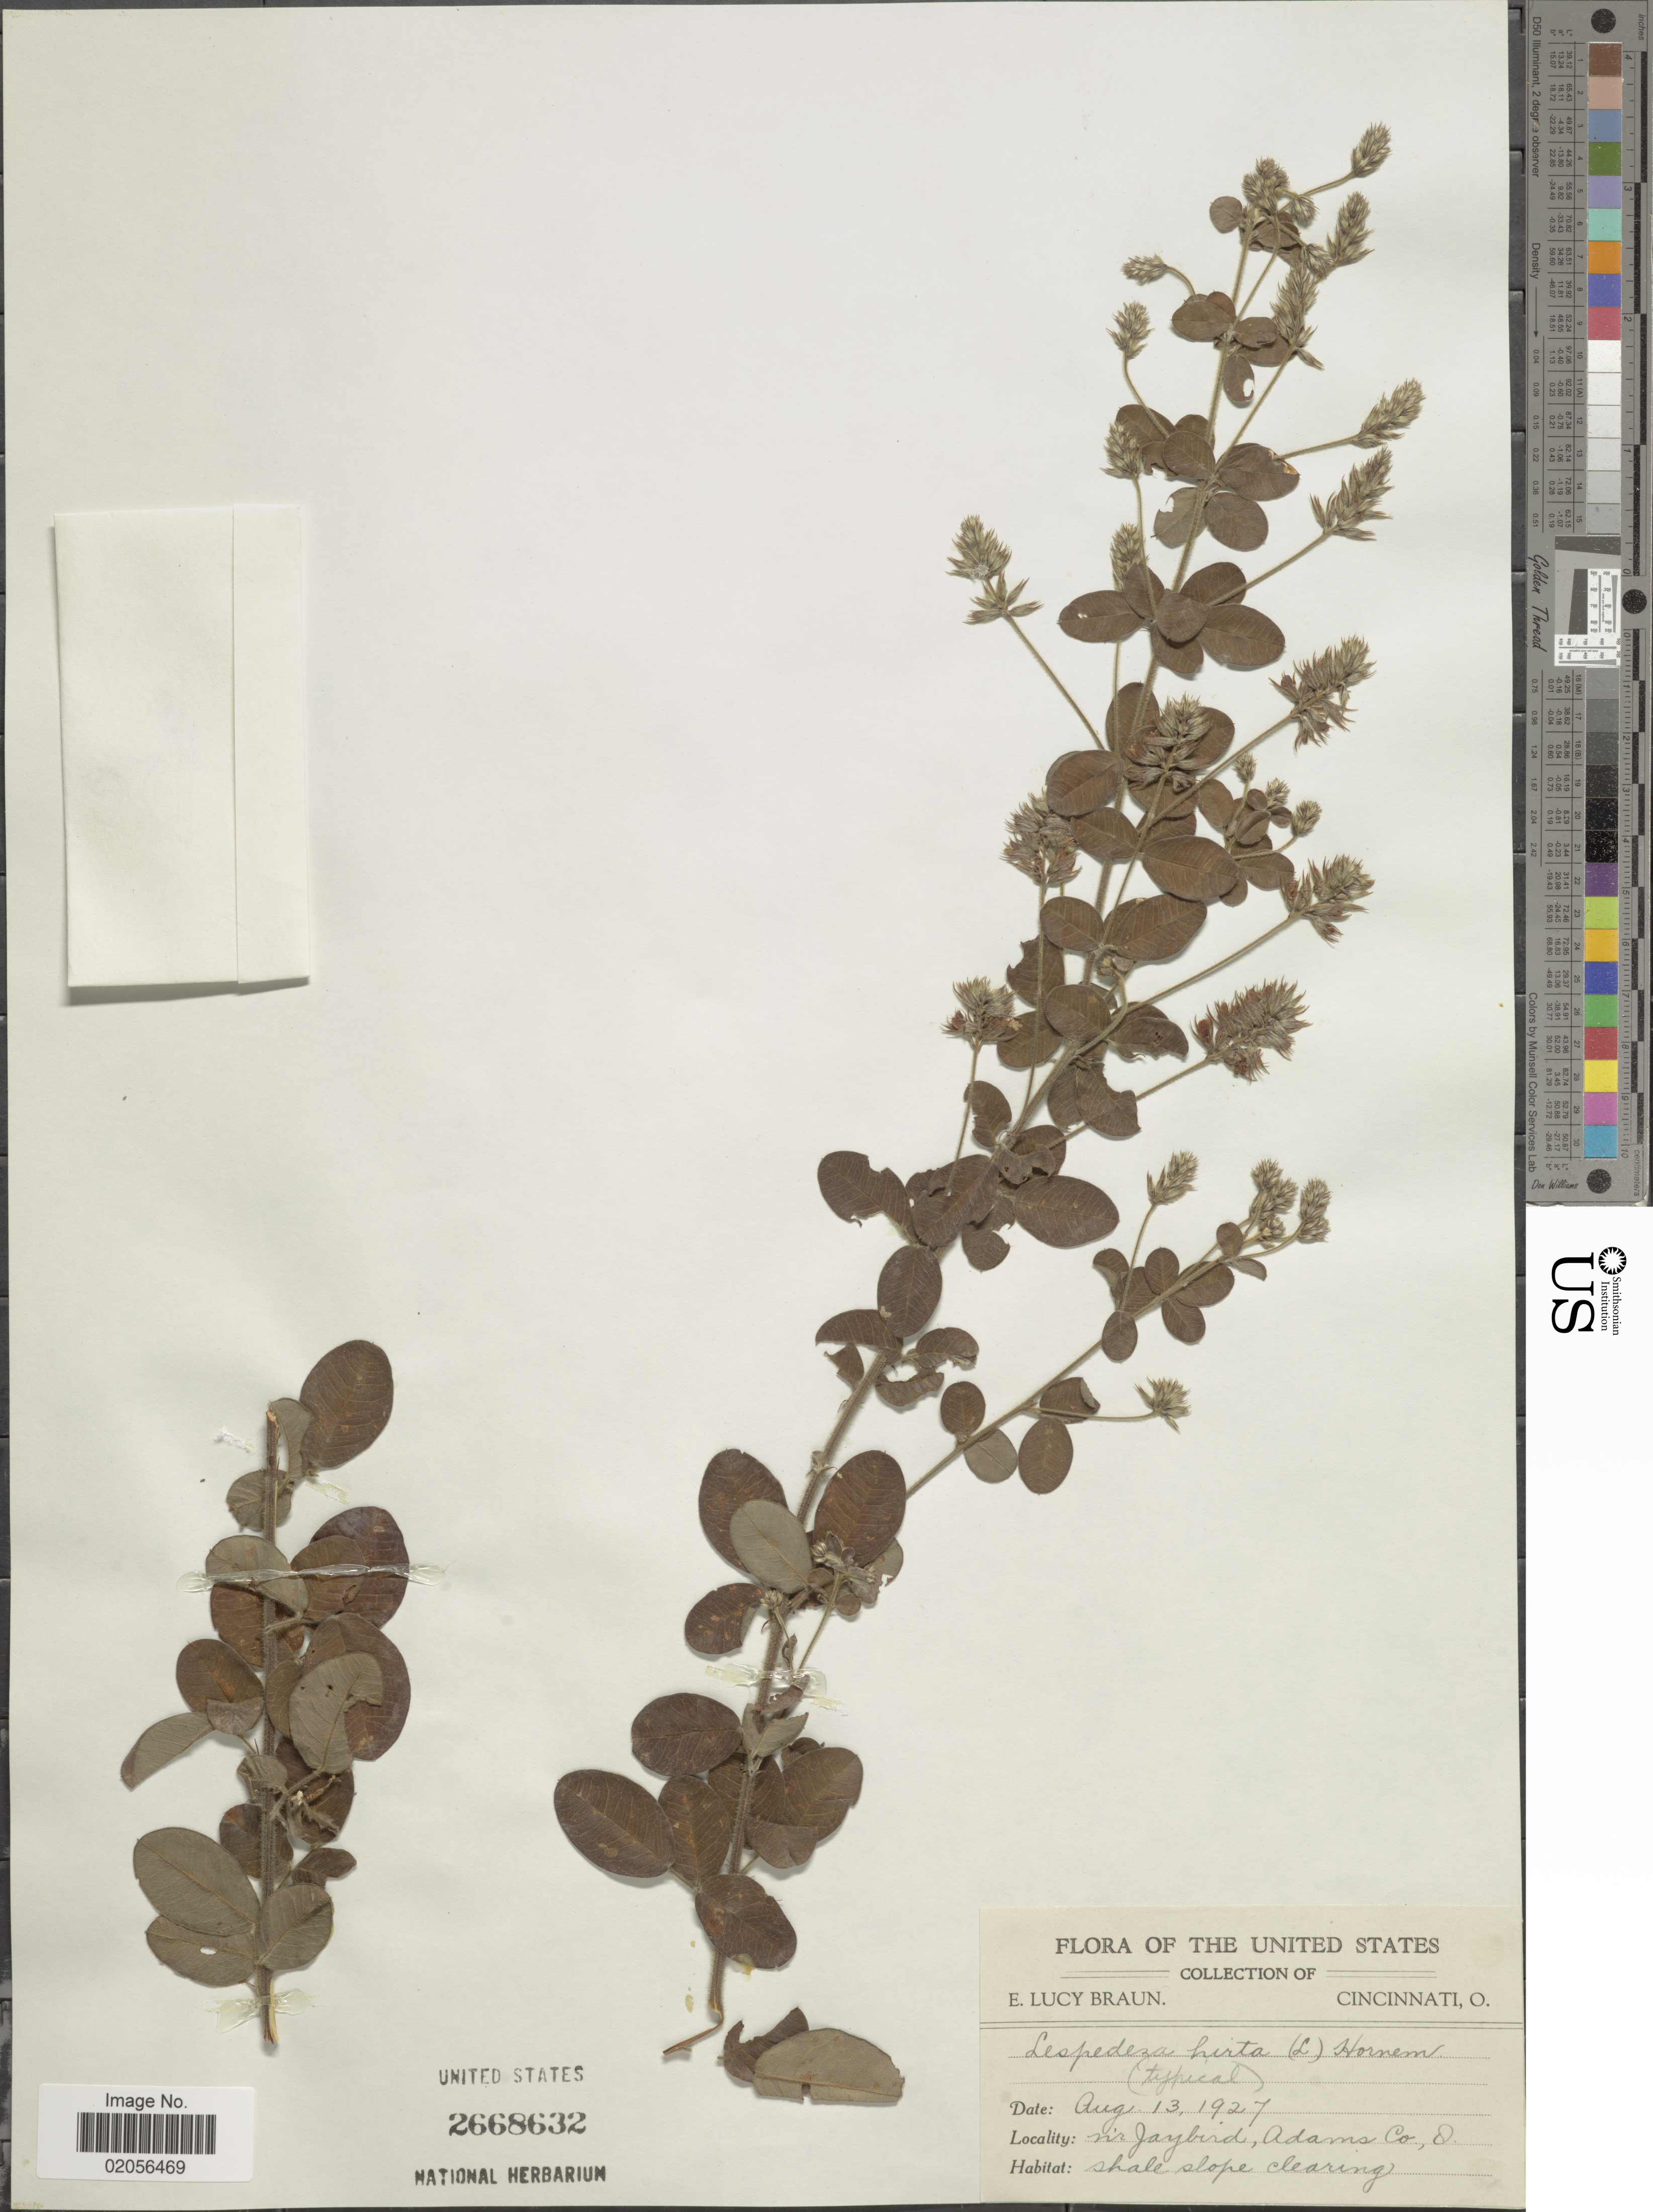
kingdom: Plantae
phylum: Tracheophyta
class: Magnoliopsida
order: Fabales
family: Fabaceae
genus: Lespedeza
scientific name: Lespedeza hirta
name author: (L.) Hornem.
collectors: E. L. Braun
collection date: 1927-08-13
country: United States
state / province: Ohio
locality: Nr. Jaybird, Adams Co., shale slope clearing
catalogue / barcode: US 2668632